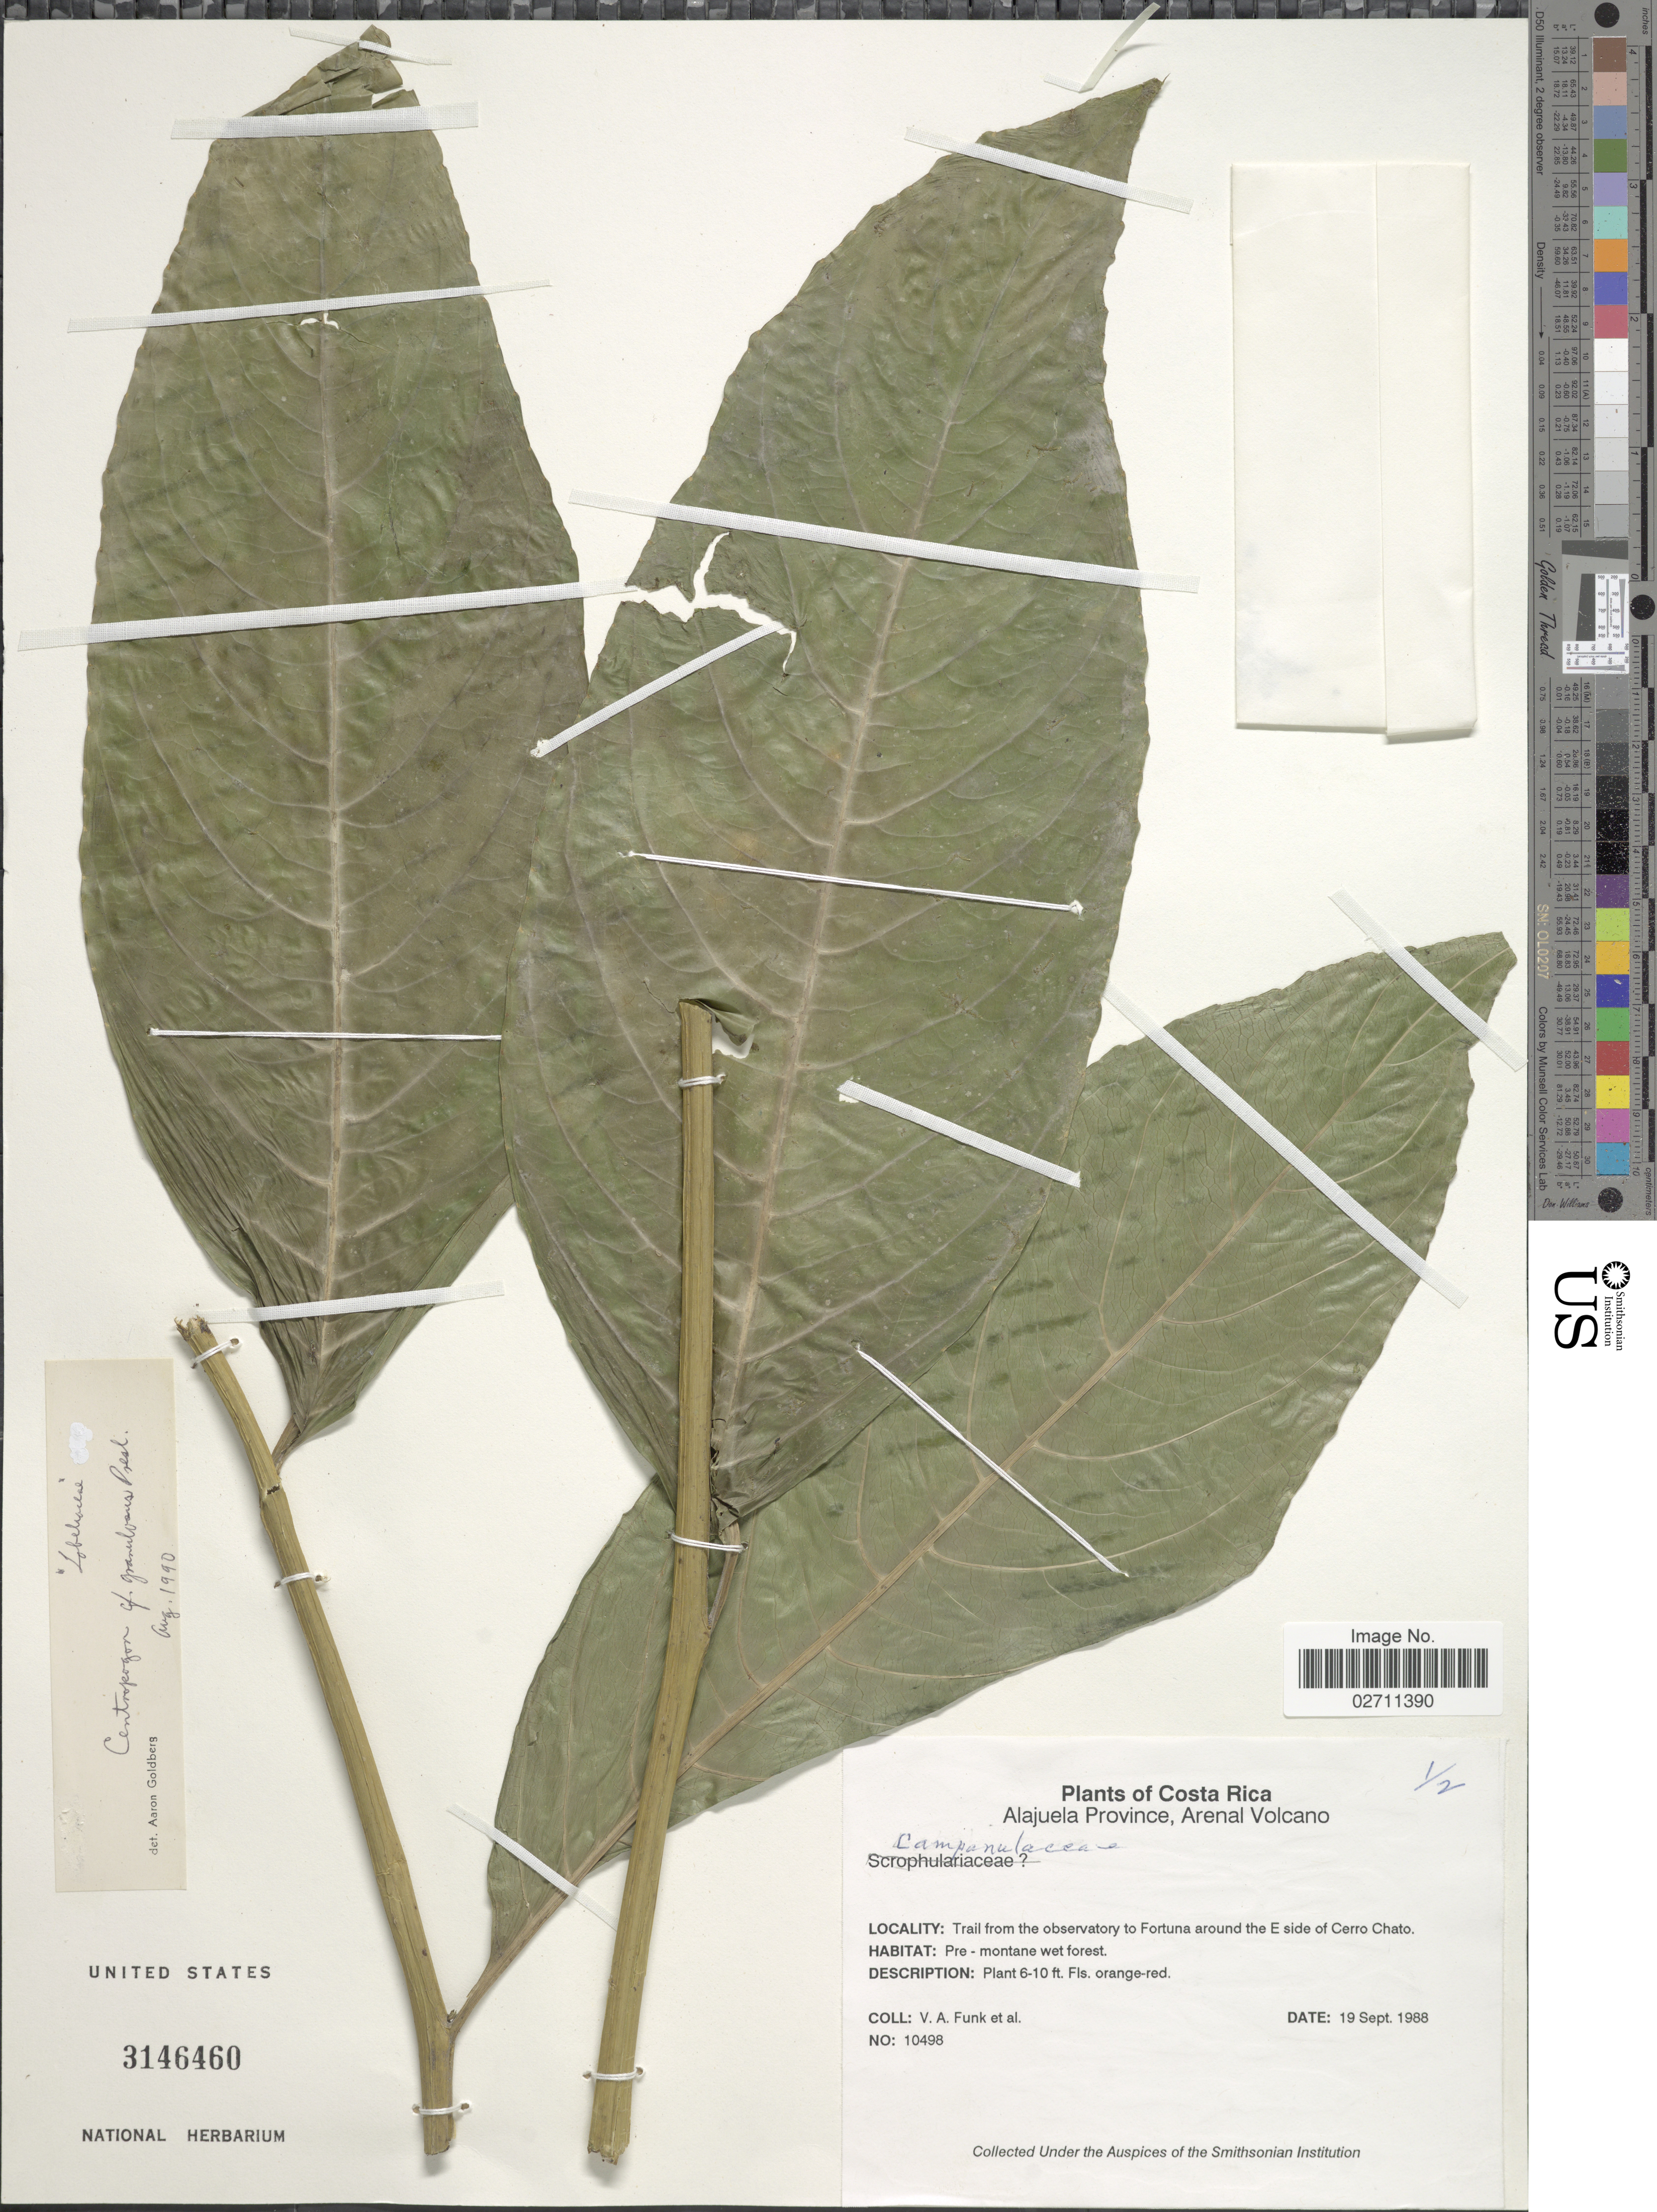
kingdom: Plantae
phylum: Tracheophyta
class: Magnoliopsida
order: Asterales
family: Campanulaceae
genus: Centropogon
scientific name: Centropogon granulosus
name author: C. Presl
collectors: V. Funk & et al.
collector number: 10498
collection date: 1988-09-19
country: Costa Rica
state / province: Alajuela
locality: Arenal Volcano, Trail from the observatory to Fortuna around the E side of Cerro Chato.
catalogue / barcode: US 3146460